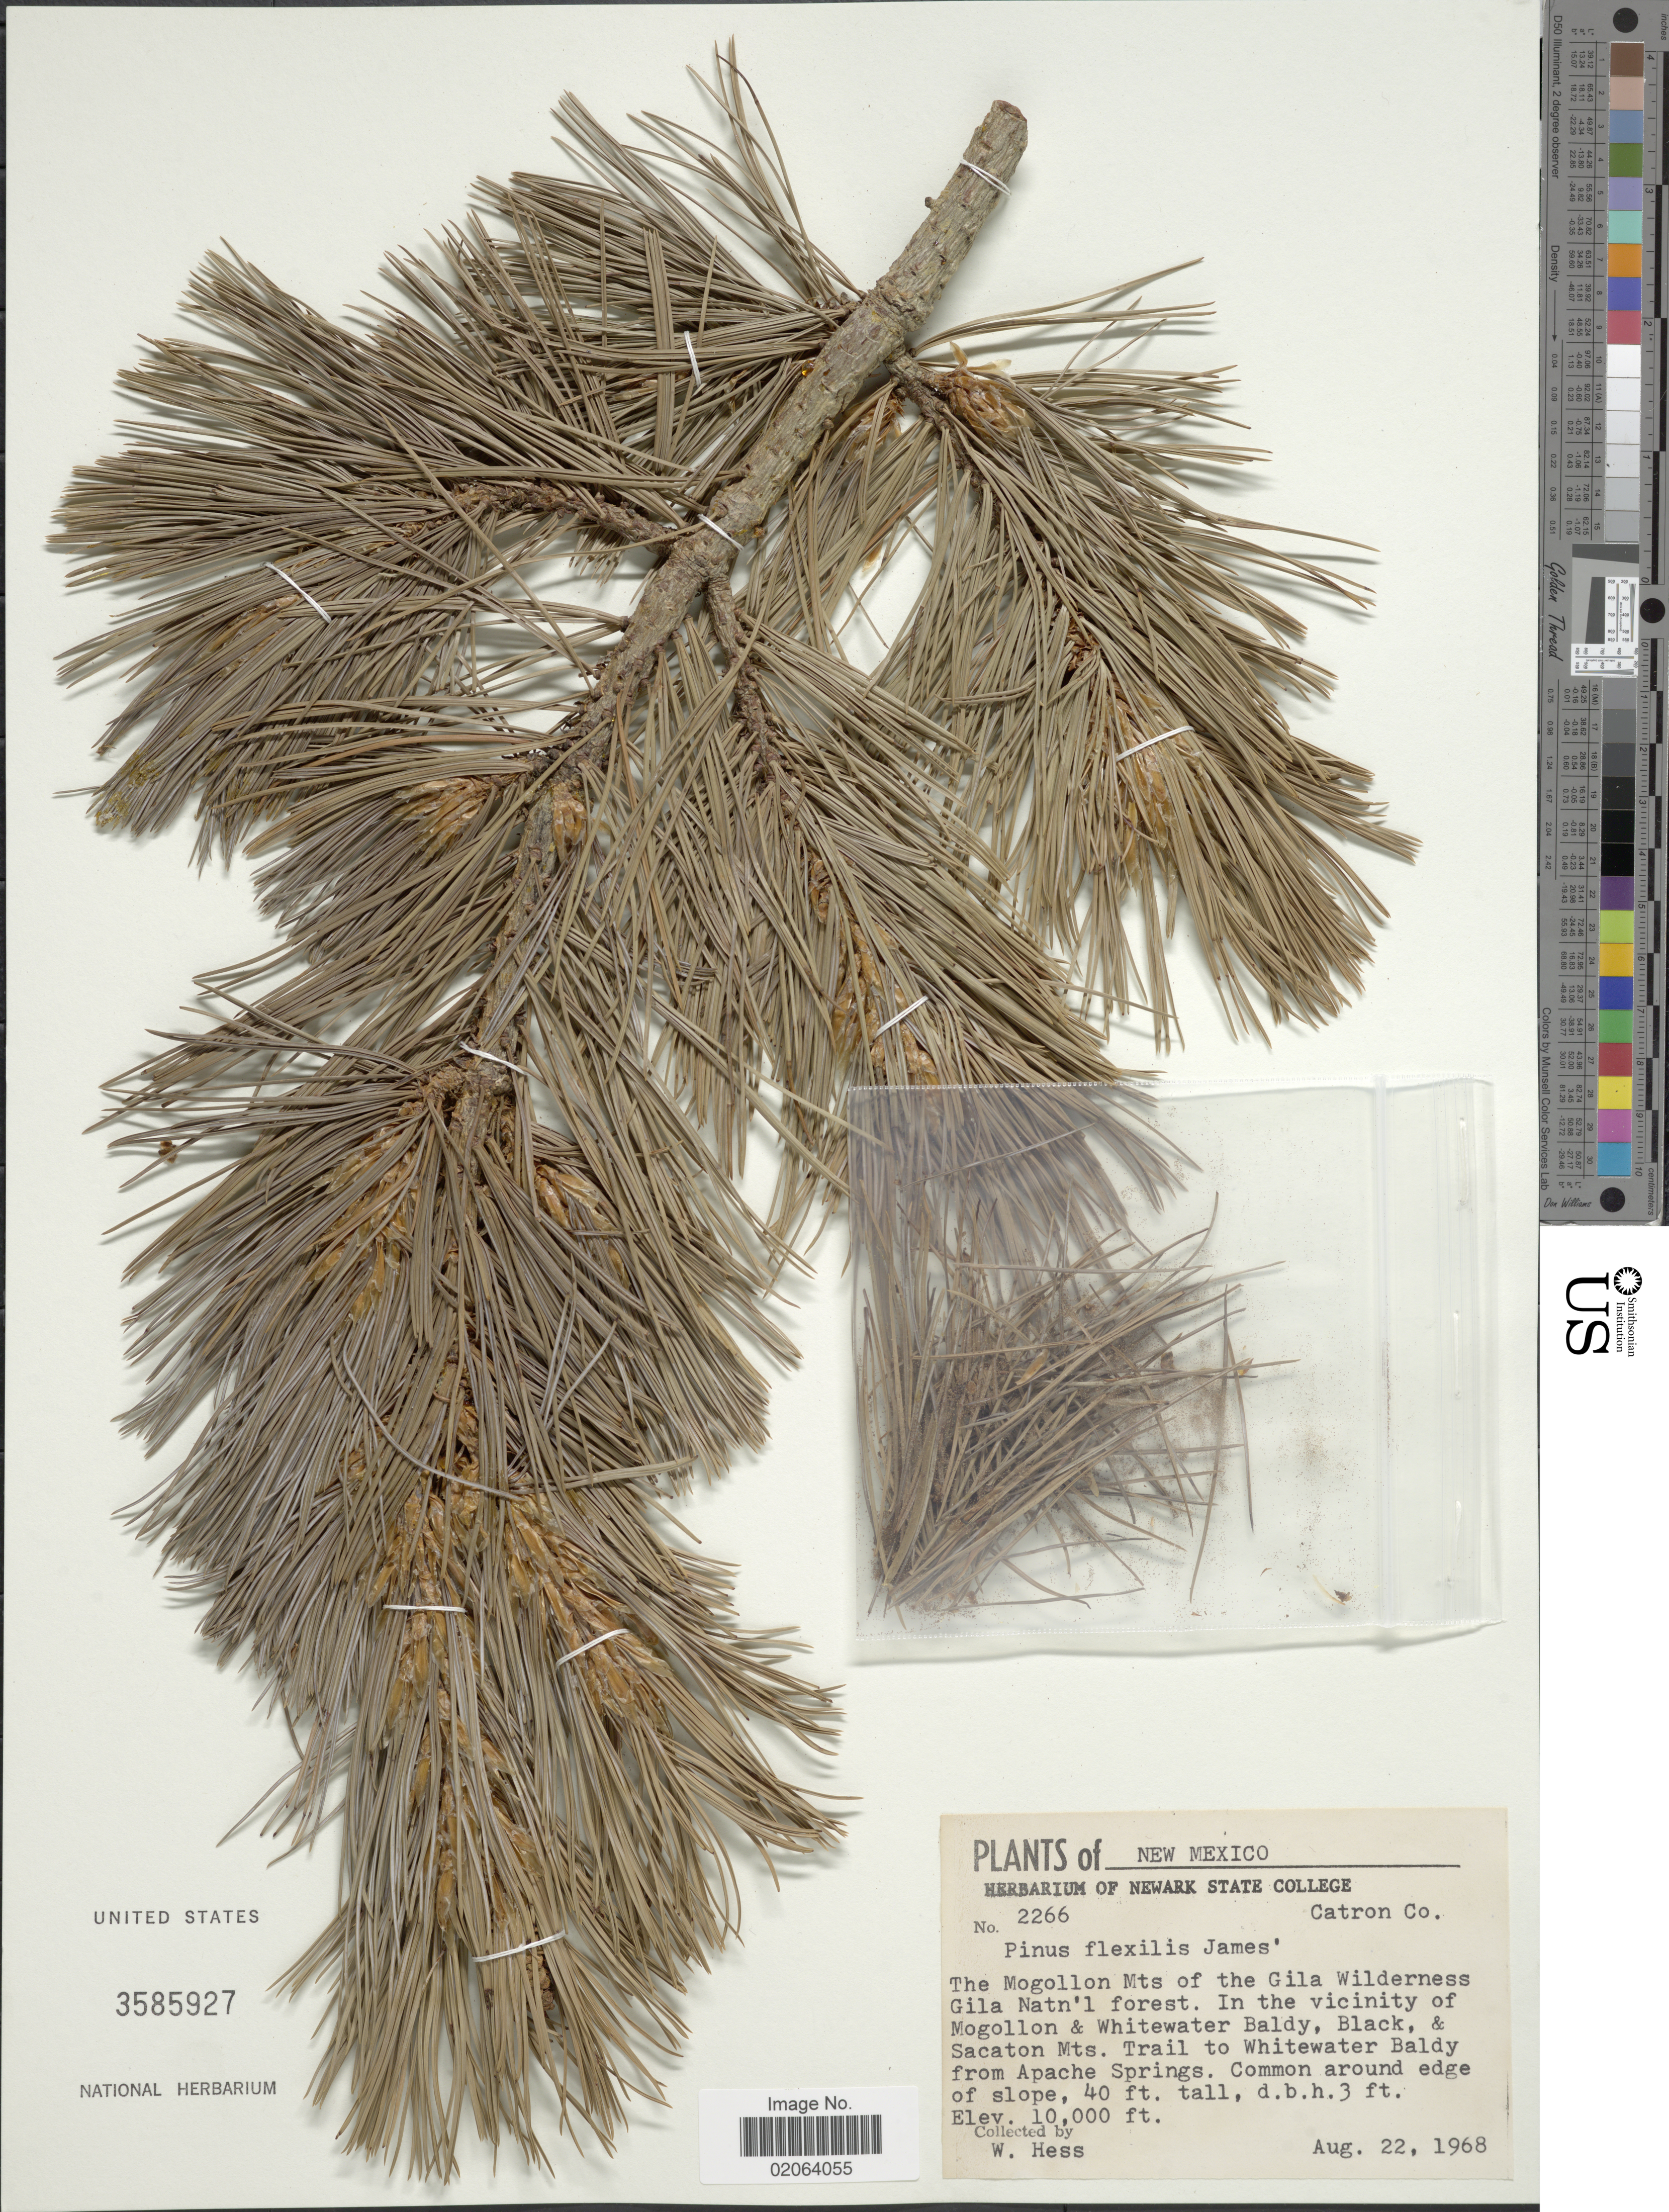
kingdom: Plantae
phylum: Tracheophyta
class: Pinopsida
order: Pinales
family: Pinaceae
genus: Pinus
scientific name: Pinus flexilis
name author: E. James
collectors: W. Hess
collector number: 2266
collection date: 1968-08-22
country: United States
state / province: New Mexico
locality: The Mogollon Mts of the Gila Wilderness Gila Natn'l Forest. In the vicinity of Mogollon & Whitewater Baldy, Black & Sacaton Mts. Trail to Whitewater Baldy from Apache Springs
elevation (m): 3048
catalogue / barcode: US 3585927